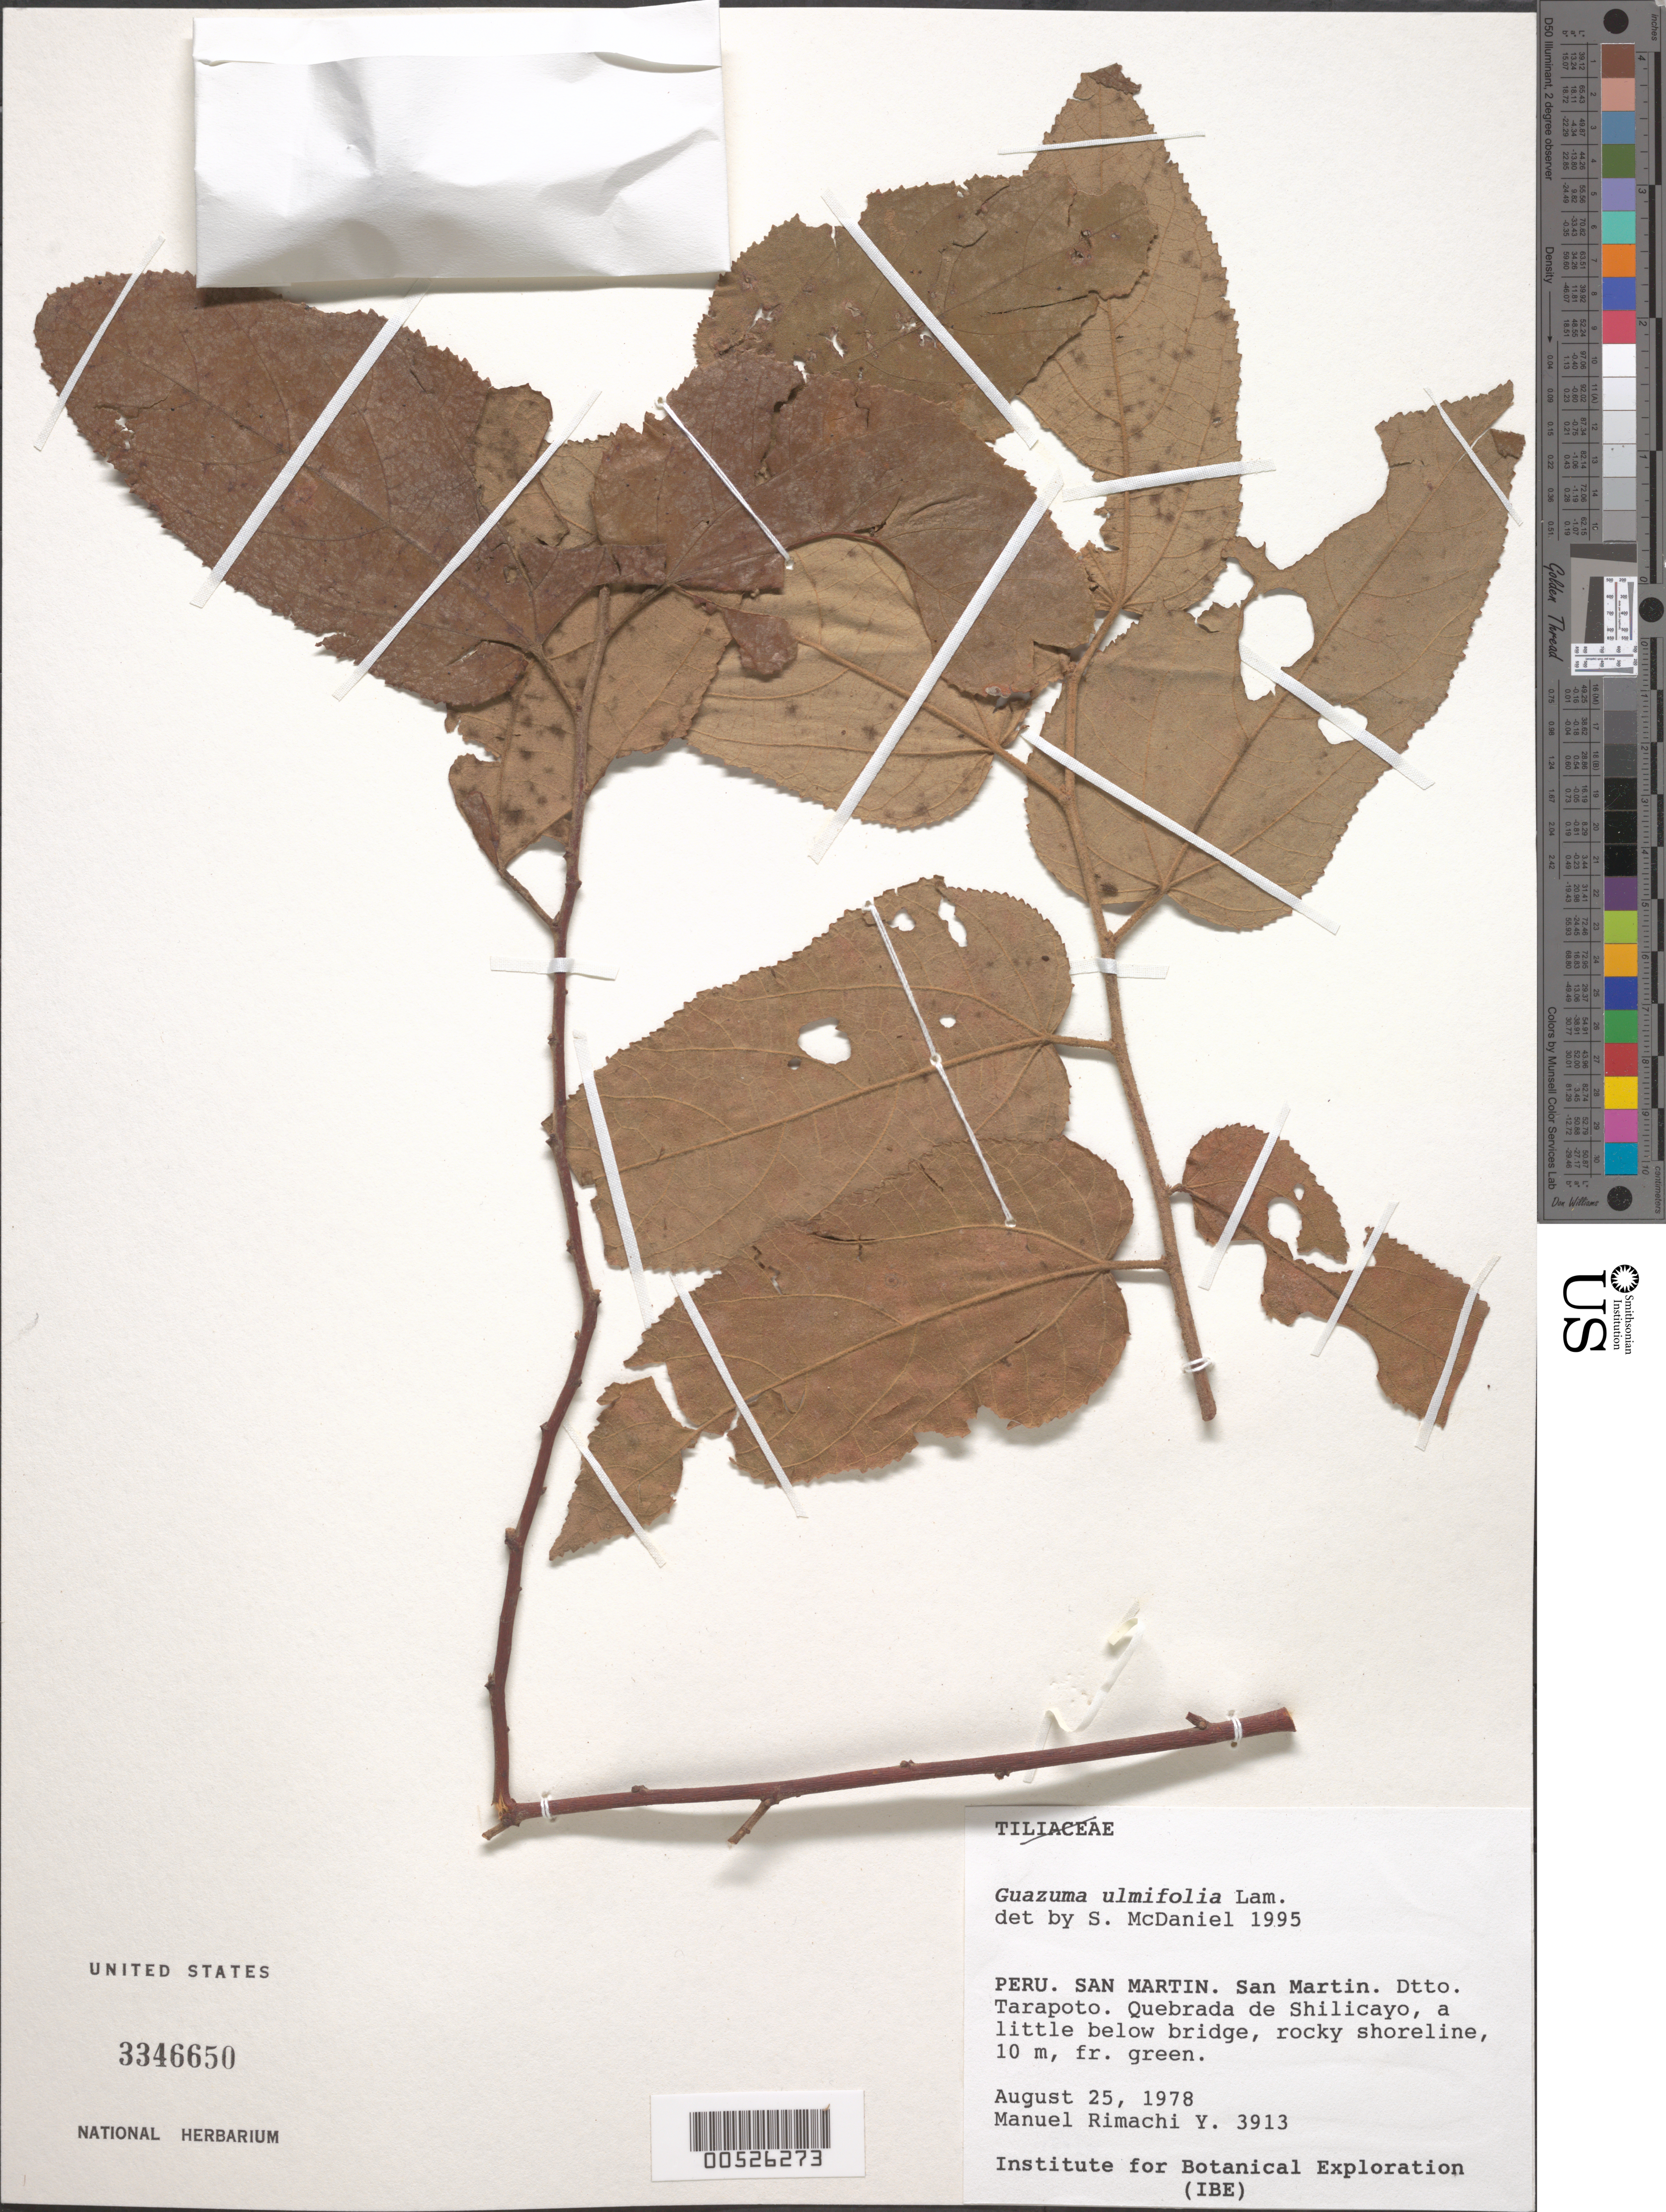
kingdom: Plantae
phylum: Tracheophyta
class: Magnoliopsida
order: Malvales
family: Malvaceae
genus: Guazuma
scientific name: Guazuma ulmifolia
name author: Lam.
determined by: McDaniel, Sidney T.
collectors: M. Rimachi Y.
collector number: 3913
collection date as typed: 25 Aug 1978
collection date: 1978-08-25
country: Peru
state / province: San Martín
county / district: San Martín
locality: Dtto. Tarapoto. Quebrada de Shilicayo, a little below bridge.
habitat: Rocky shoreline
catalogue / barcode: US 3346650